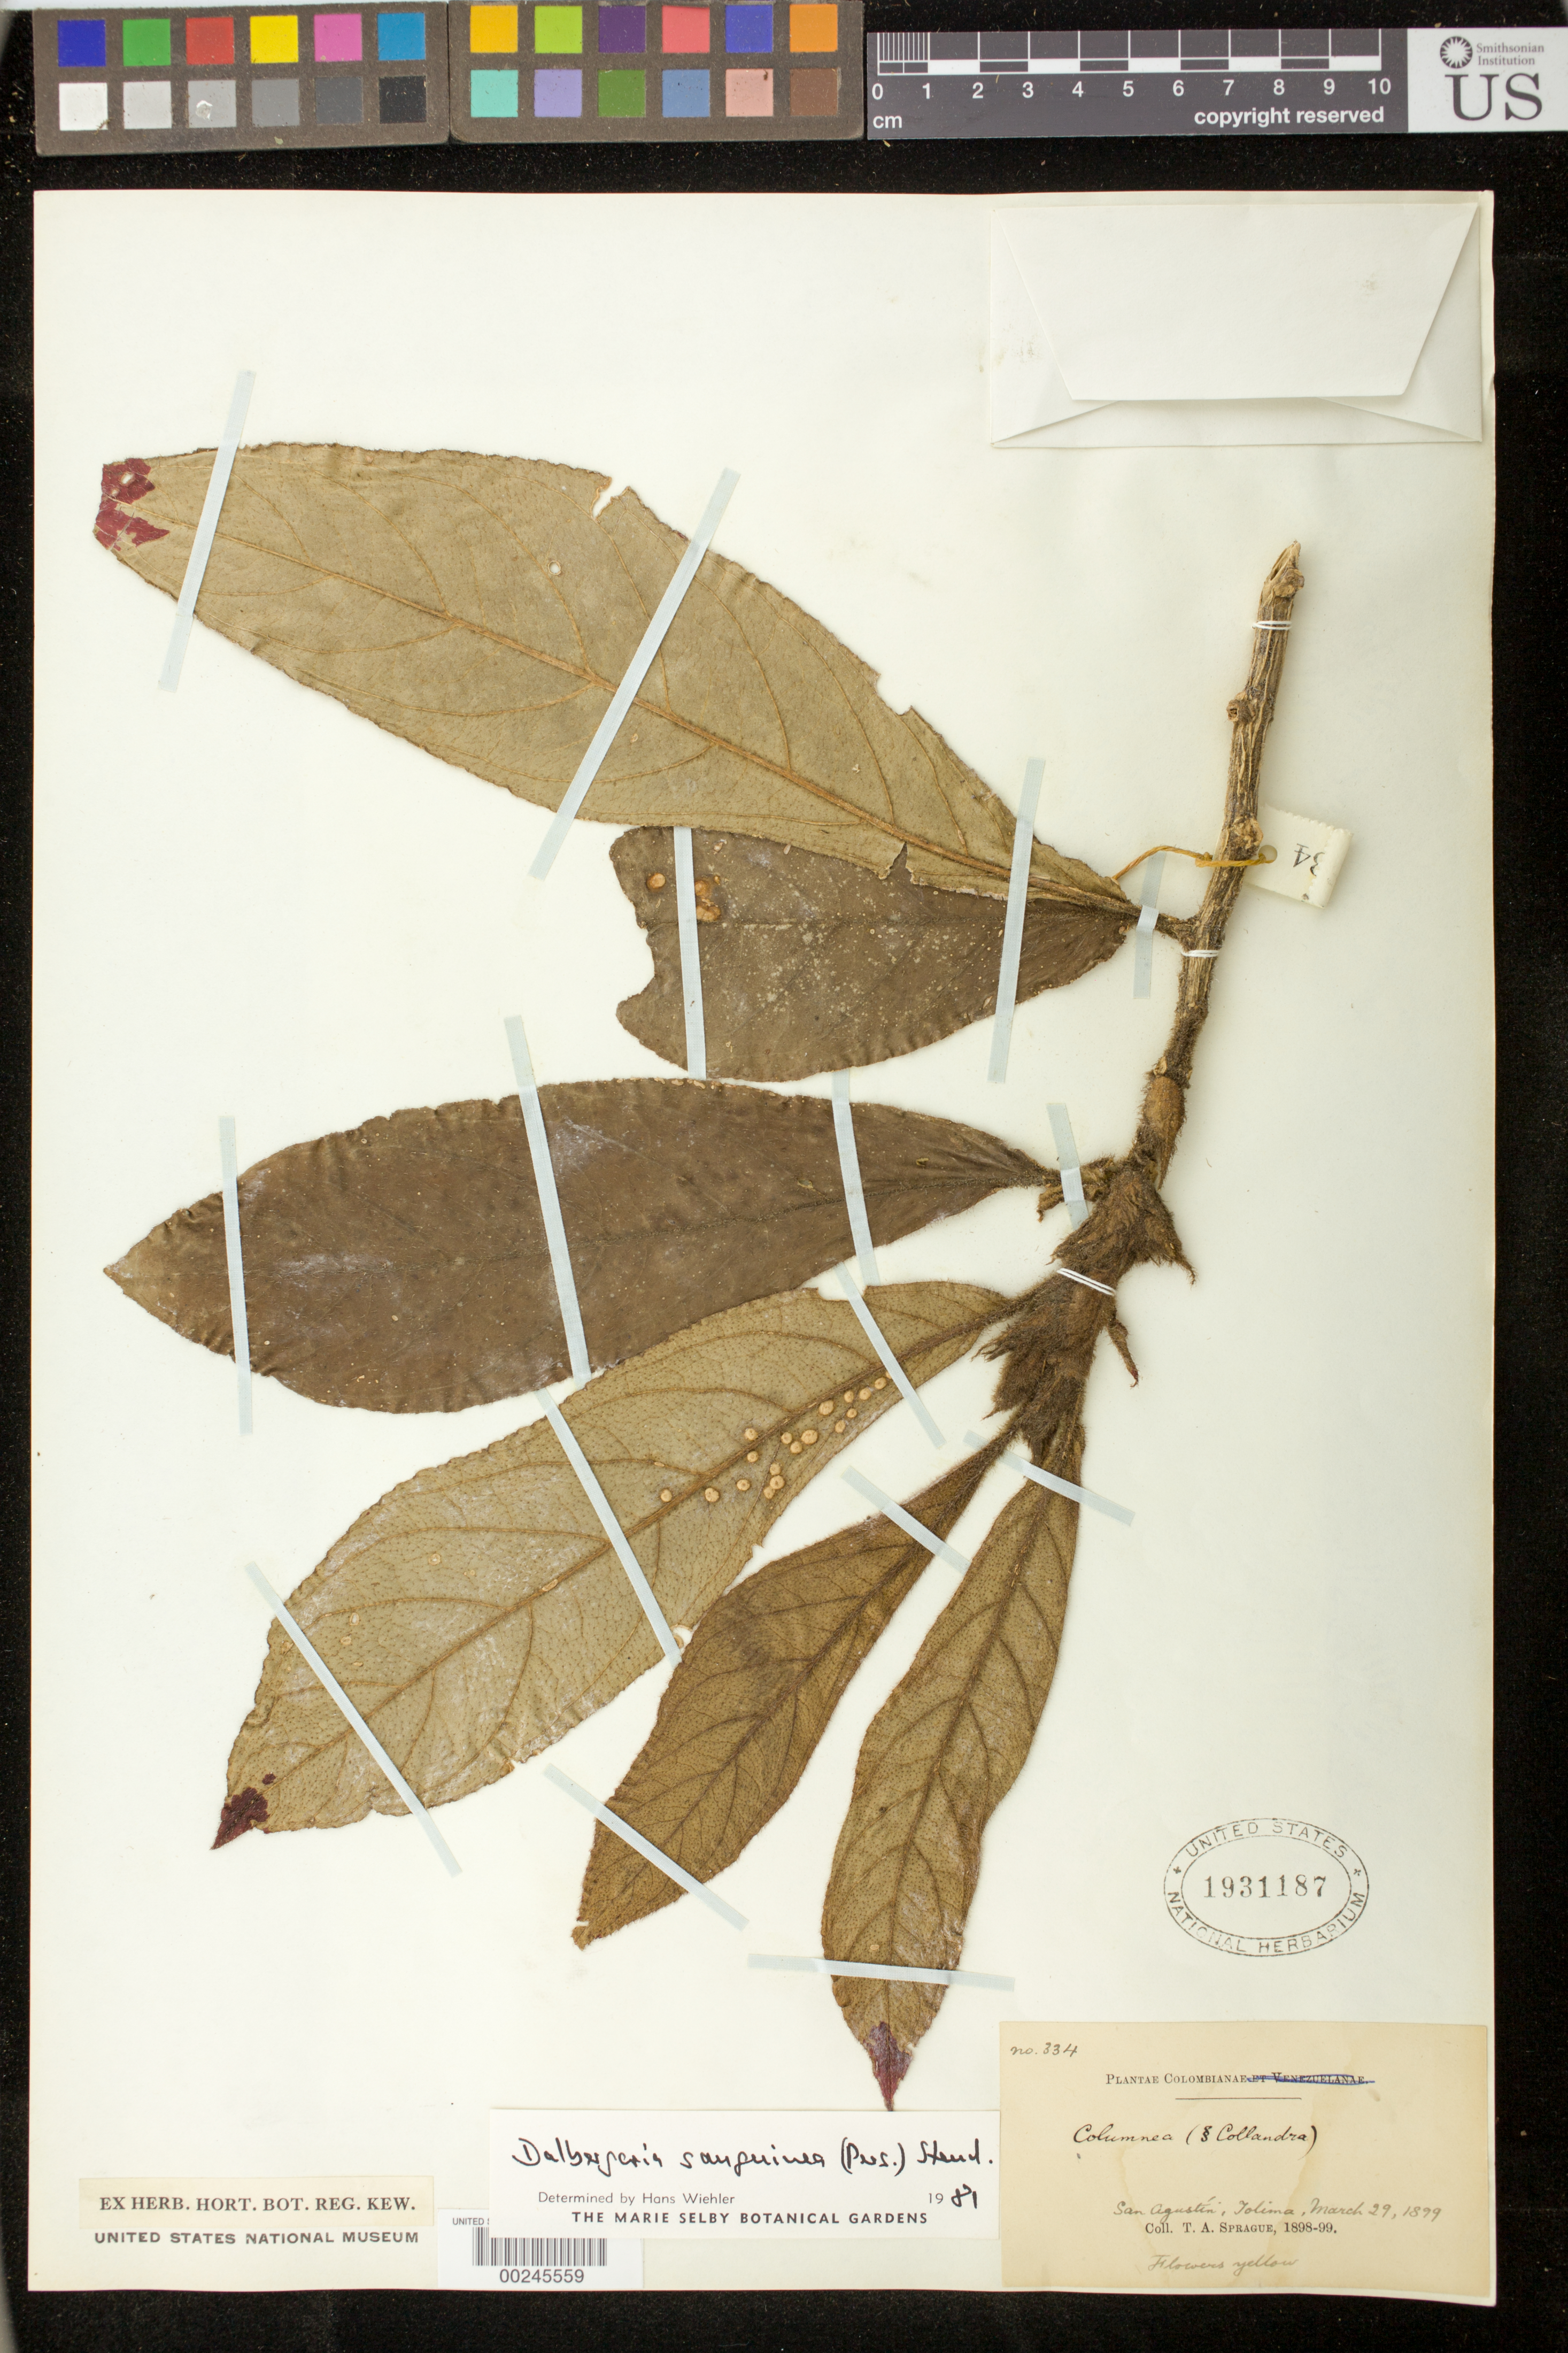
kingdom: Plantae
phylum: Tracheophyta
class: Magnoliopsida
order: Lamiales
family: Gesneriaceae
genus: Columnea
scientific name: Columnea sanguinea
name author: (Pers.) Hanst.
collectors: T. A. Sprague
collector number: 334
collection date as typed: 29 Mar 1899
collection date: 1899-03-29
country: Colombia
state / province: Tolima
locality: San Agustin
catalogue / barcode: US 1931187